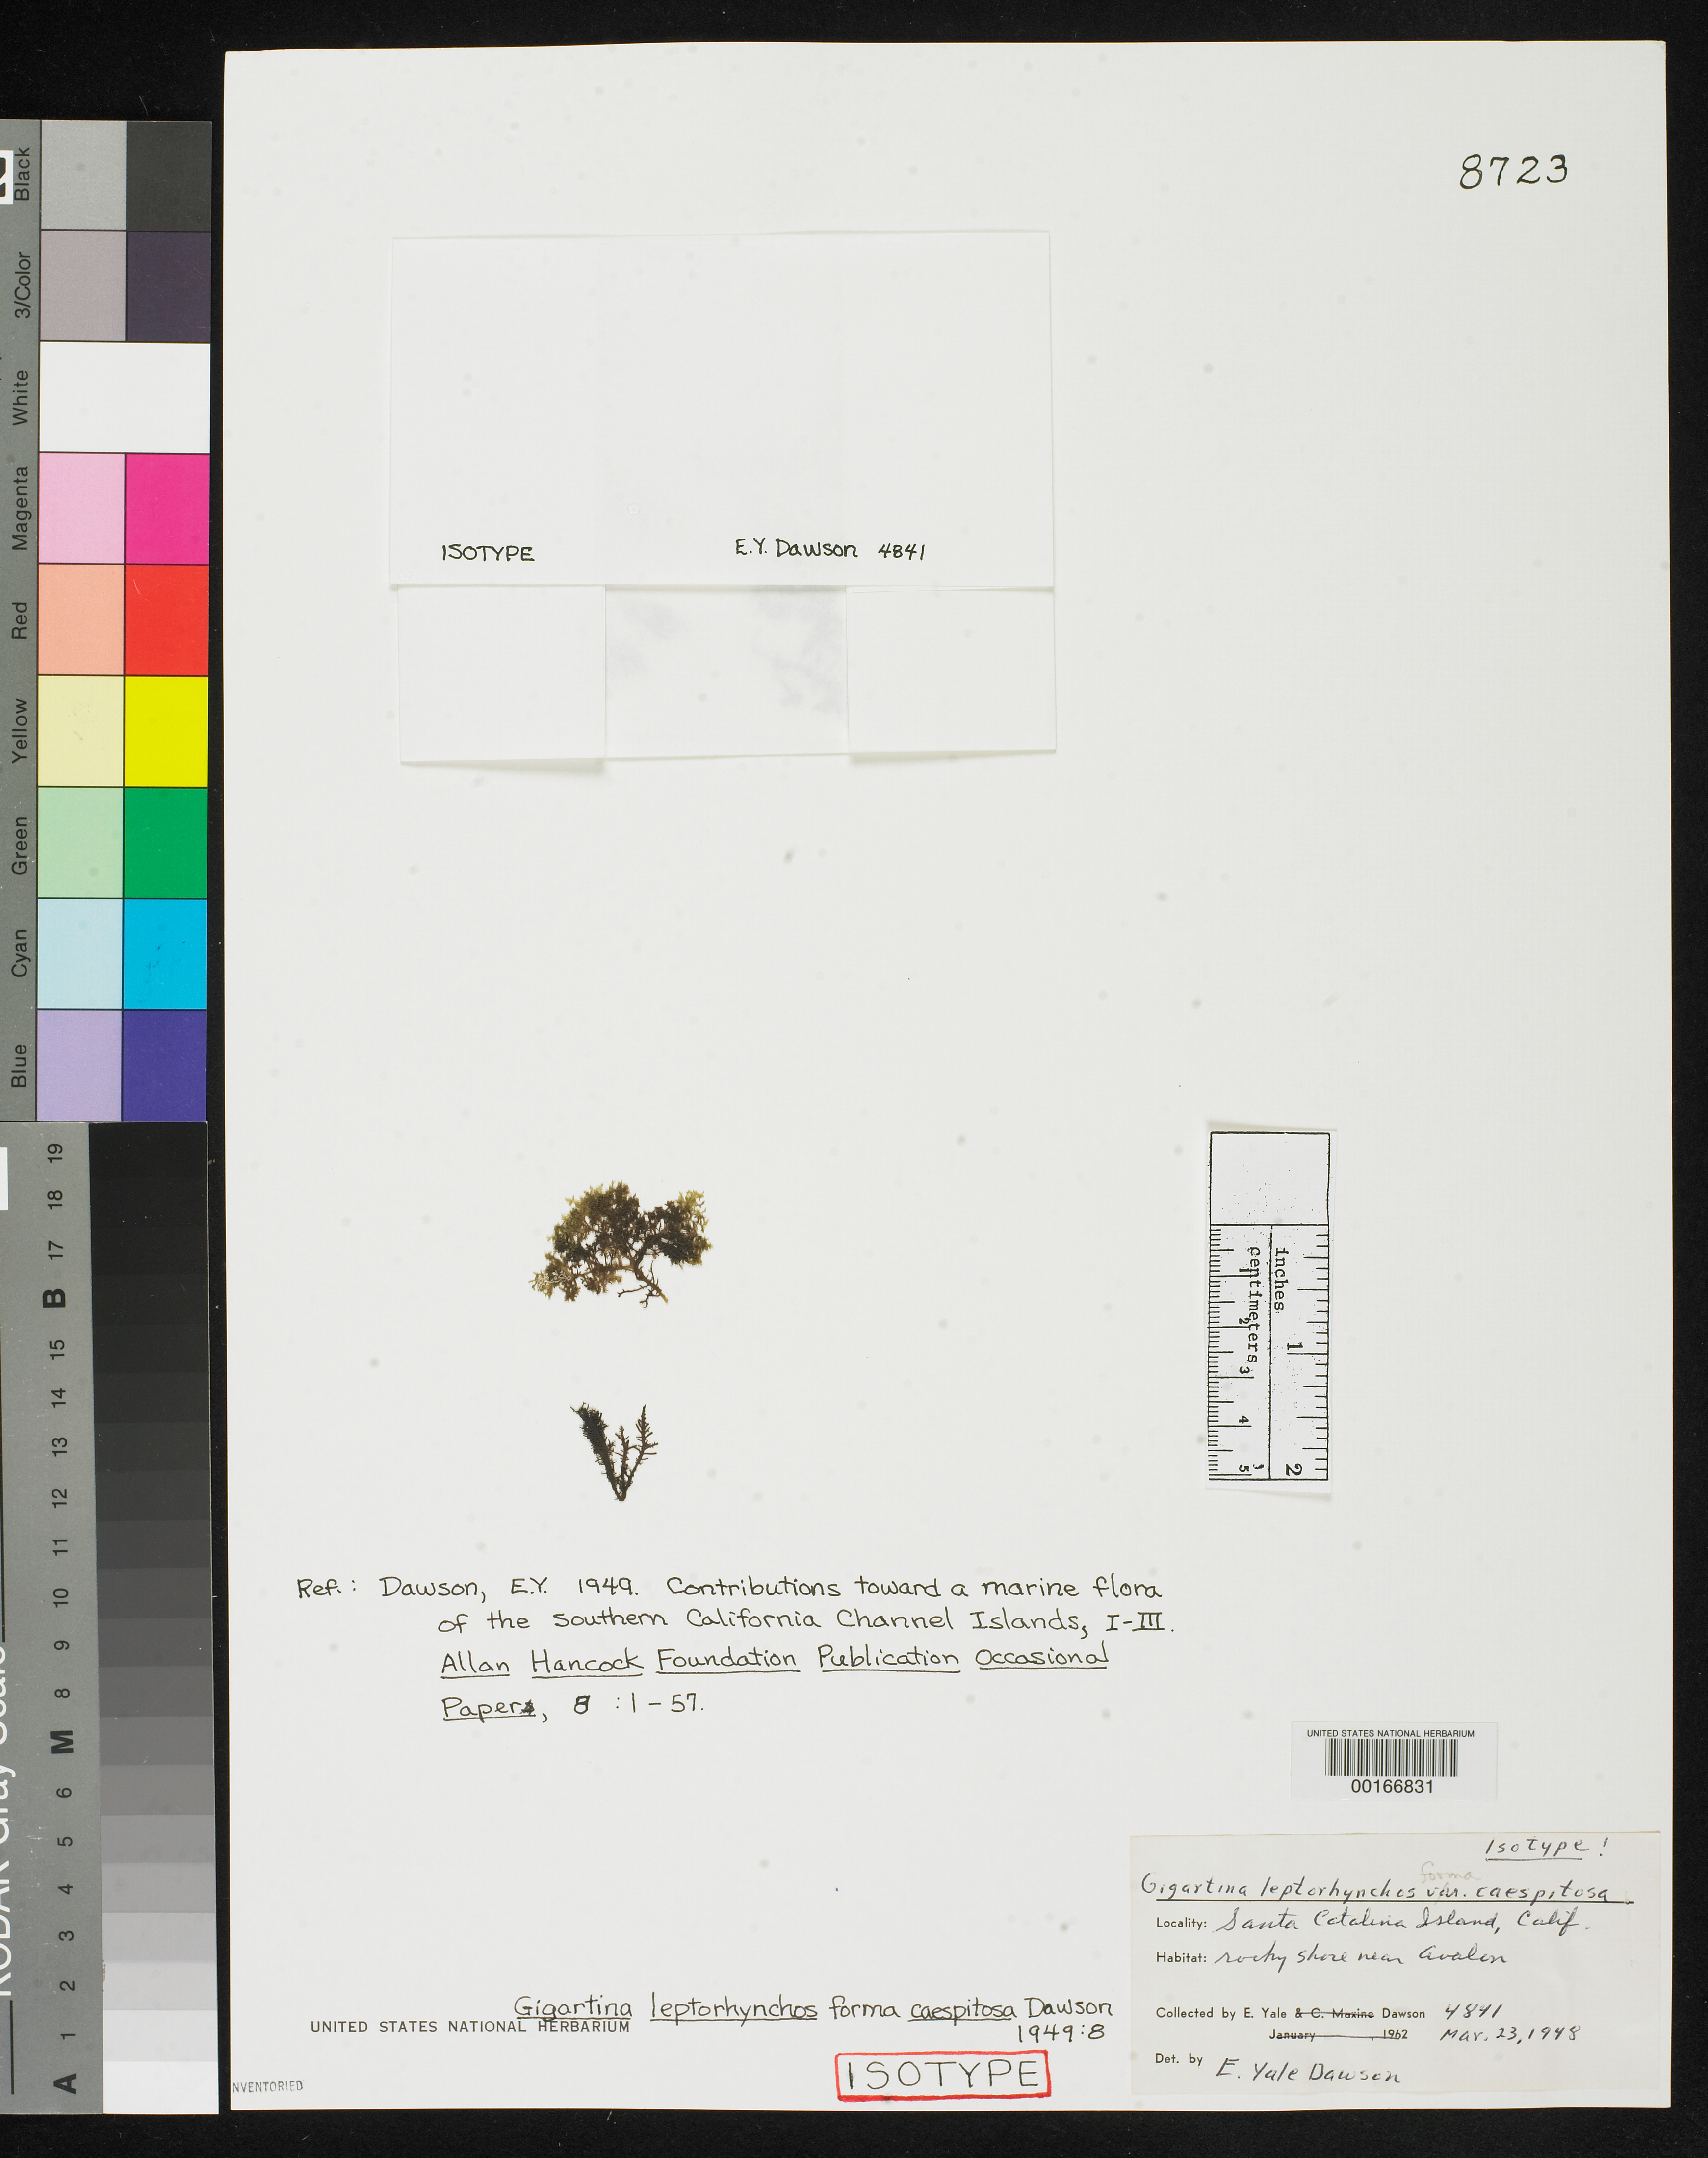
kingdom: Plantae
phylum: Rhodophyta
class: Florideophyceae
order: Gigartinales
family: Gigartinaceae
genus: Gigartina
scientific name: Gigartina leptorhynchos f. caespitosa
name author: E.Y. Dawson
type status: Isotype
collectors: E. Y. Dawson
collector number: EYD 4841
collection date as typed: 23 Mar 1948 to 24 Mar 1948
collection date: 1948-03-23/1948-03-24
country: United States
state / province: California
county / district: Los Angeles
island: Santa Catalina Island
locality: Near Avalon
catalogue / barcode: US 8723